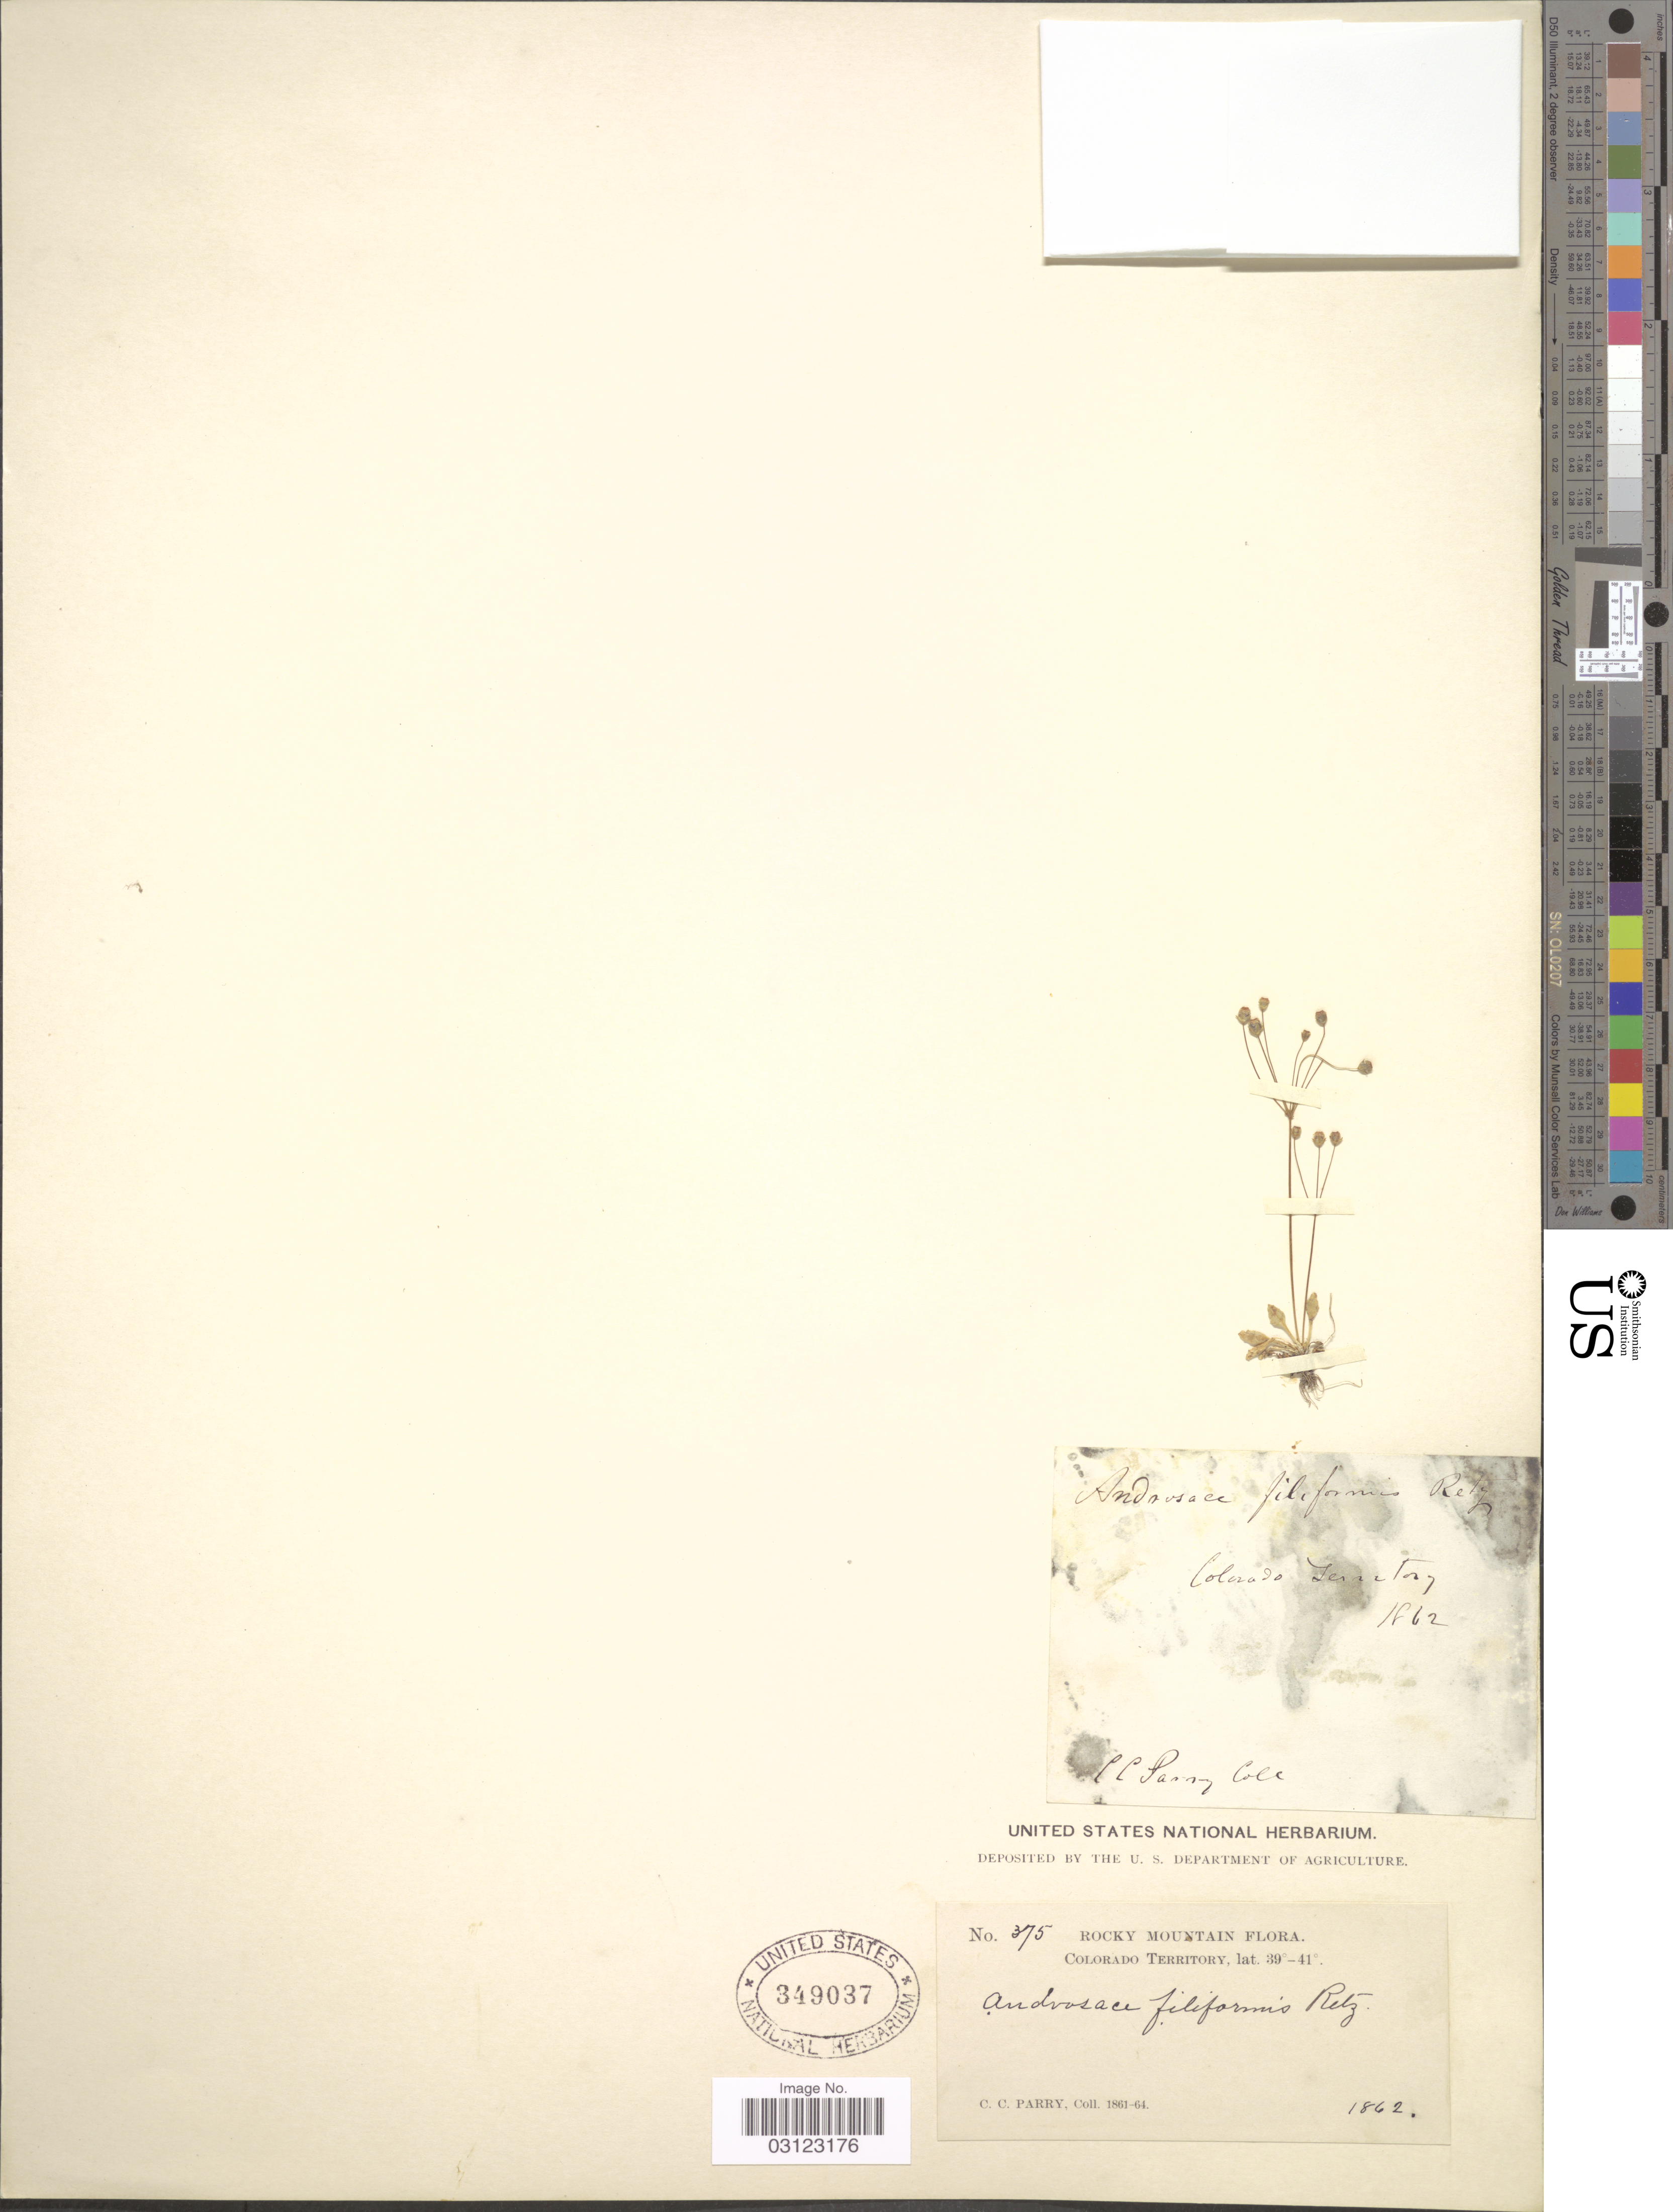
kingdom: Plantae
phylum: Tracheophyta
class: Magnoliopsida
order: Ericales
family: Primulaceae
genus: Androsace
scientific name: Androsace filiformis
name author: Retz.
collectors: C. C. Parry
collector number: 375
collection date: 1862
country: United States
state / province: Colorado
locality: Rocky Mountain. Colorado Territory.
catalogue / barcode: US 349037